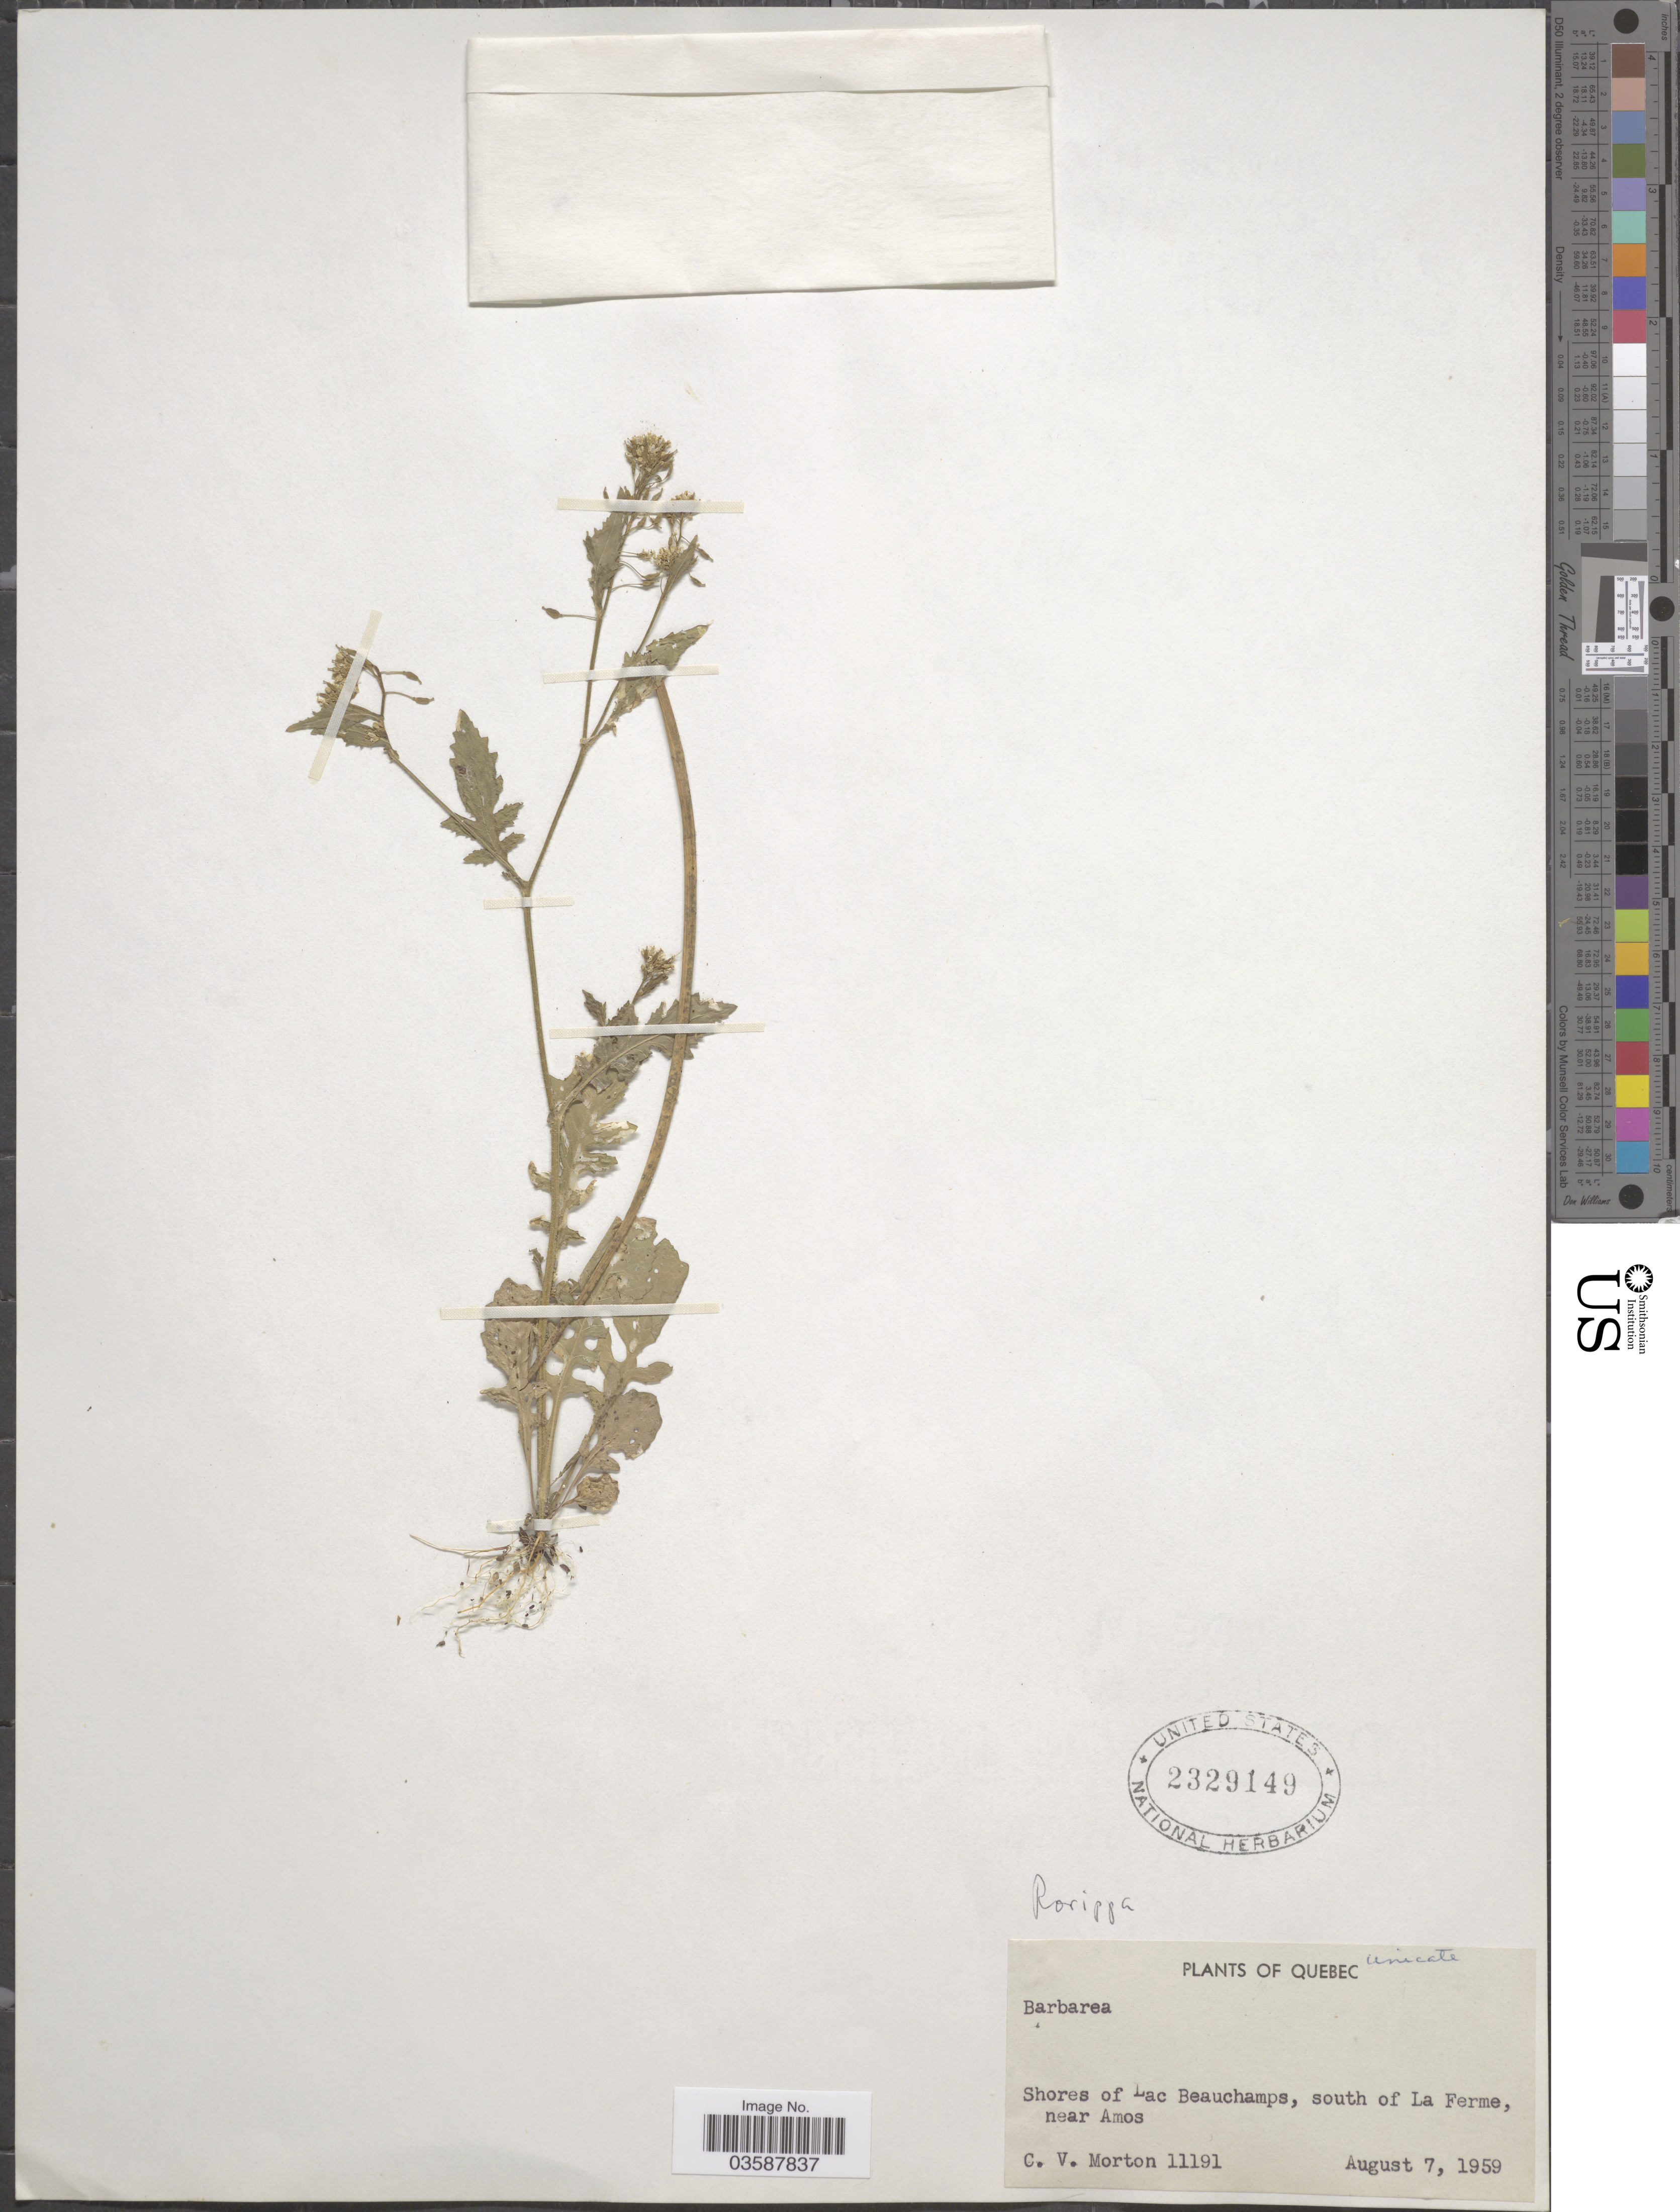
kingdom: Plantae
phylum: Tracheophyta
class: Magnoliopsida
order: Brassicales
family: Brassicaceae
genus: Rorippa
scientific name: Rorippa sp.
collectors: C. V. Morton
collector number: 11191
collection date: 1959-08-07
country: Canada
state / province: Quebec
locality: Shores of Lac Beauchamps, south of La Ferme, near Amos.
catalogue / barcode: US 2329149